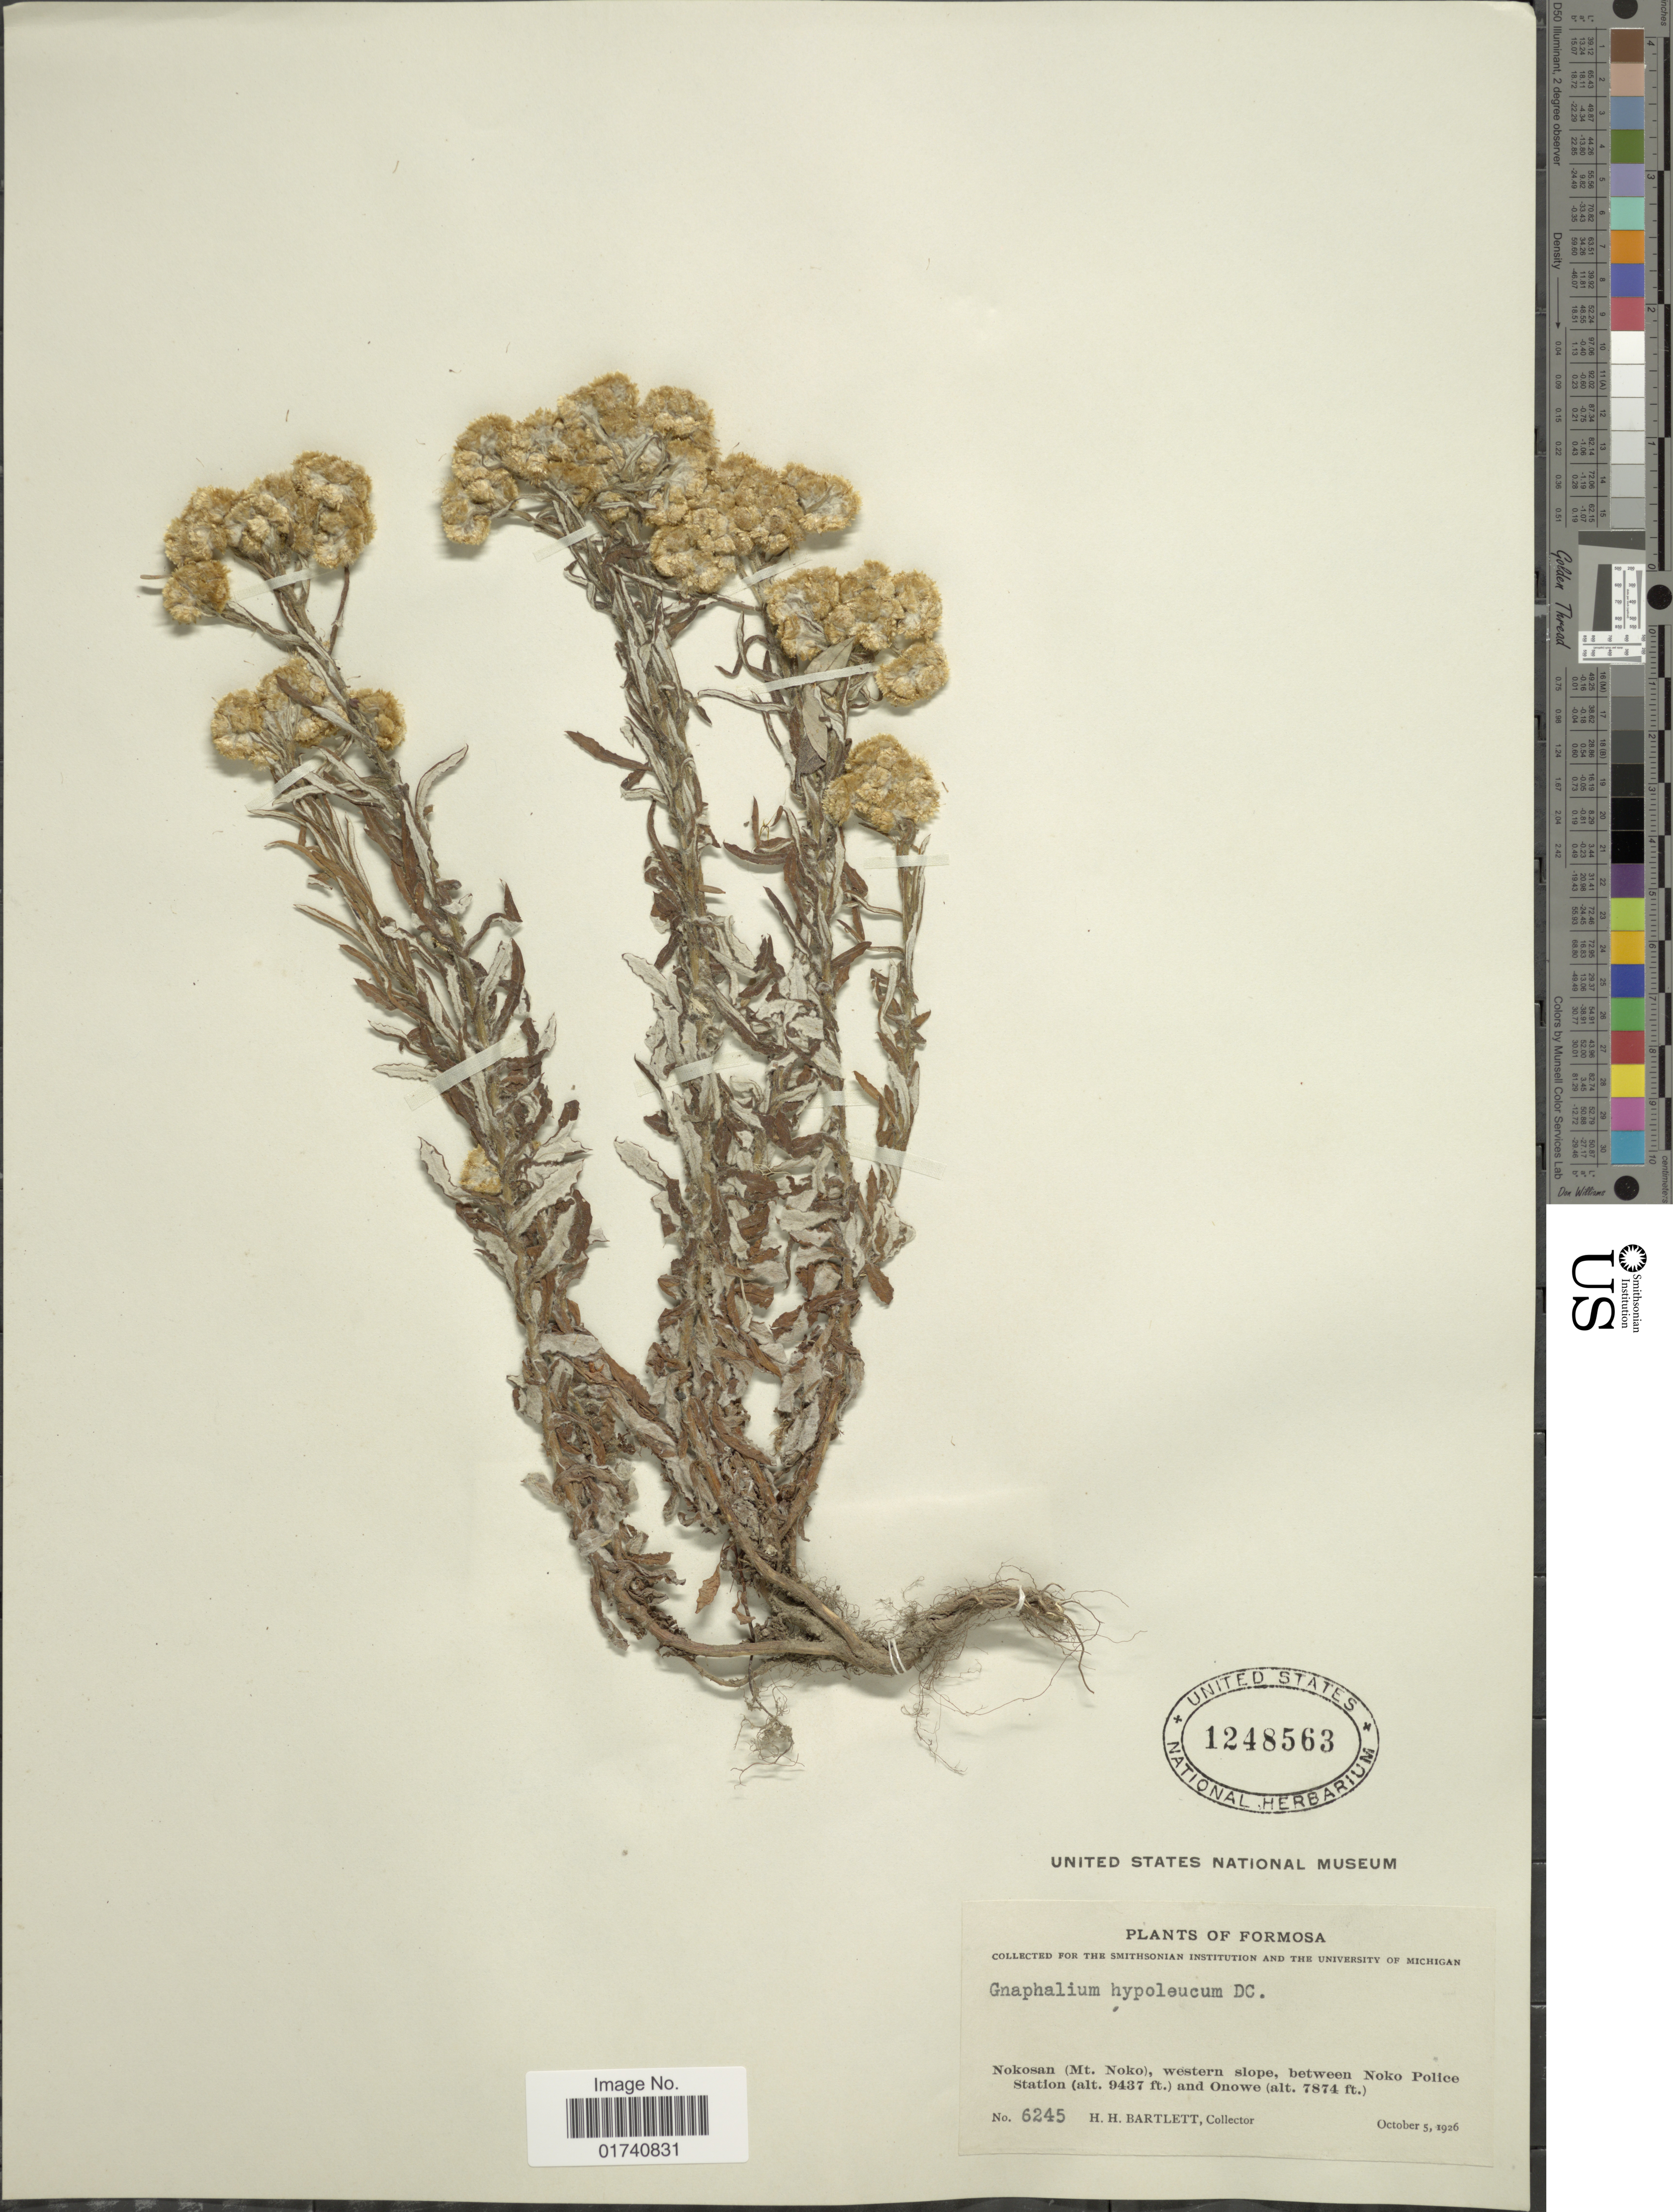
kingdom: Plantae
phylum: Tracheophyta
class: Magnoliopsida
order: Asterales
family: Asteraceae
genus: Pseudognaphalium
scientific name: Pseudognaphalium hypoleucum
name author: (DC.) Hilliard & B.L. Burtt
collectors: H. H. Bartlett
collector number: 6245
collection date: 1926-10-05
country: Taiwan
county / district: Hualien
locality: Formosa. Nokosan (Mt. Noko), western slope, between Noko Police Station and Onowe.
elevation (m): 2400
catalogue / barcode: US 1248563